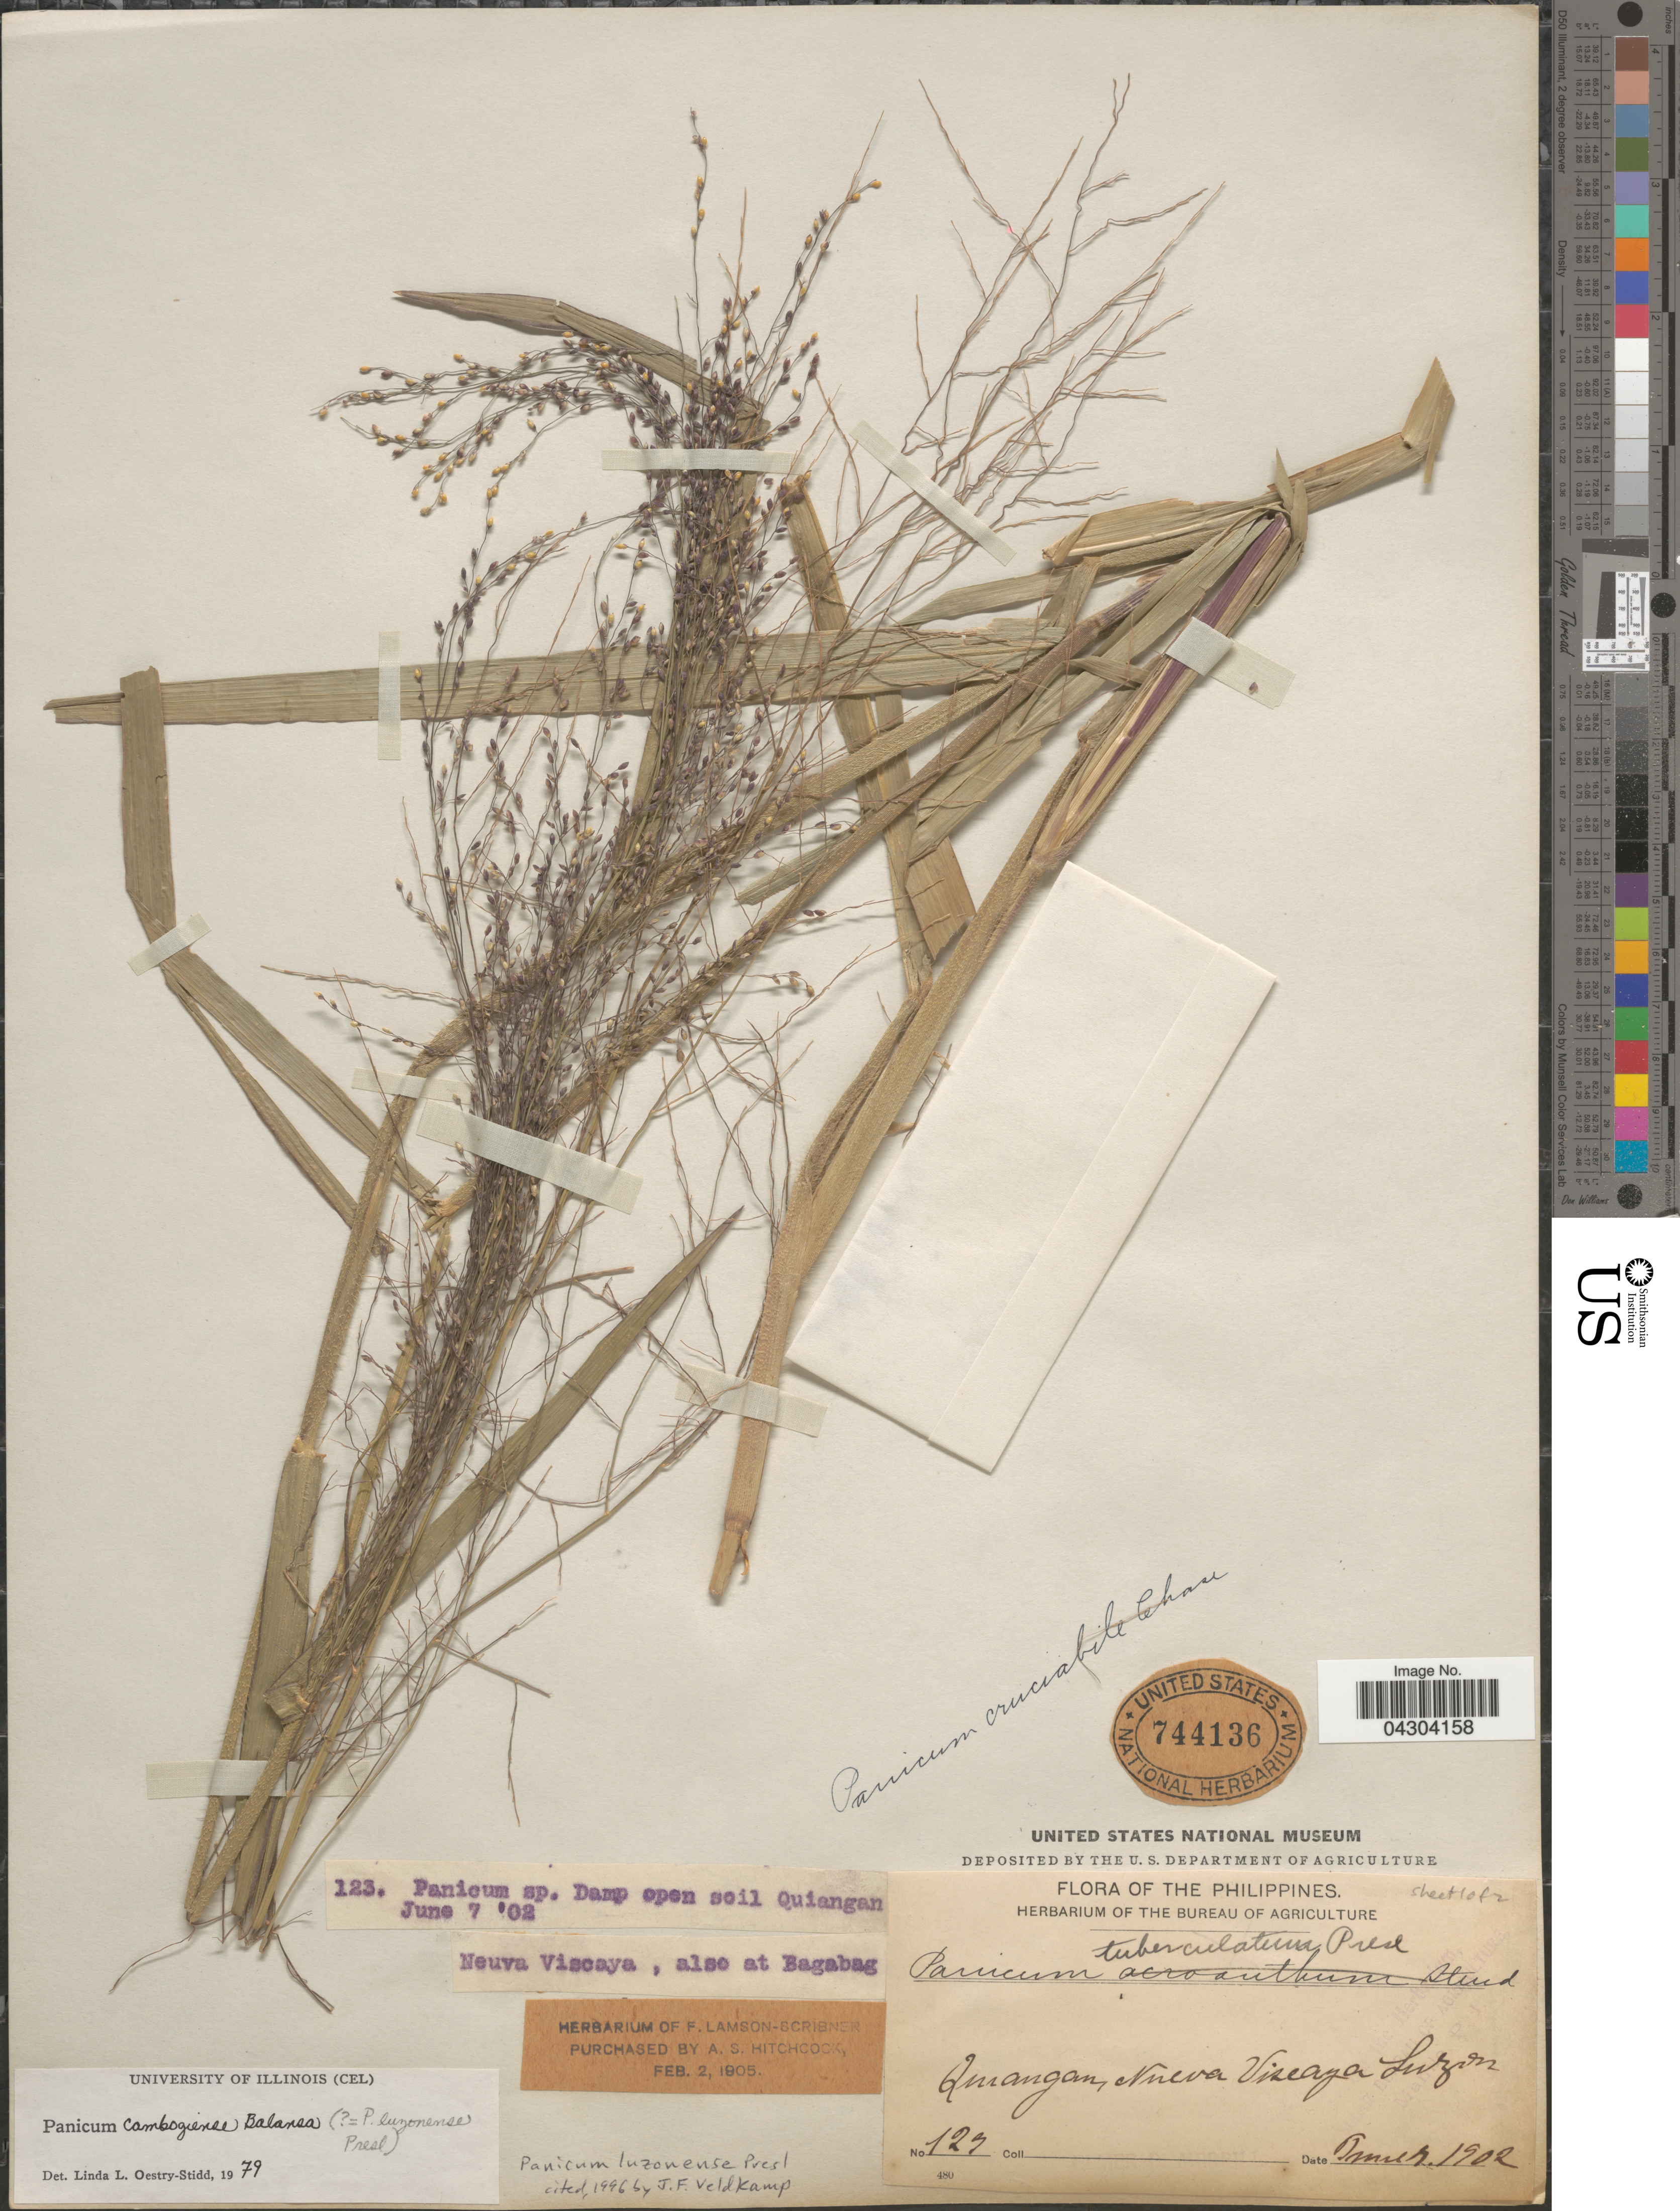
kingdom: Plantae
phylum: Tracheophyta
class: Liliopsida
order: Poales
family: Poaceae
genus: Panicum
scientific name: Panicum luzonense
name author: J. Presl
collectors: E. D. Merrill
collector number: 127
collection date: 1902-06-07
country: Philippines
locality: Quiangan, Nueva Viscaya Luzon.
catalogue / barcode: US 744136